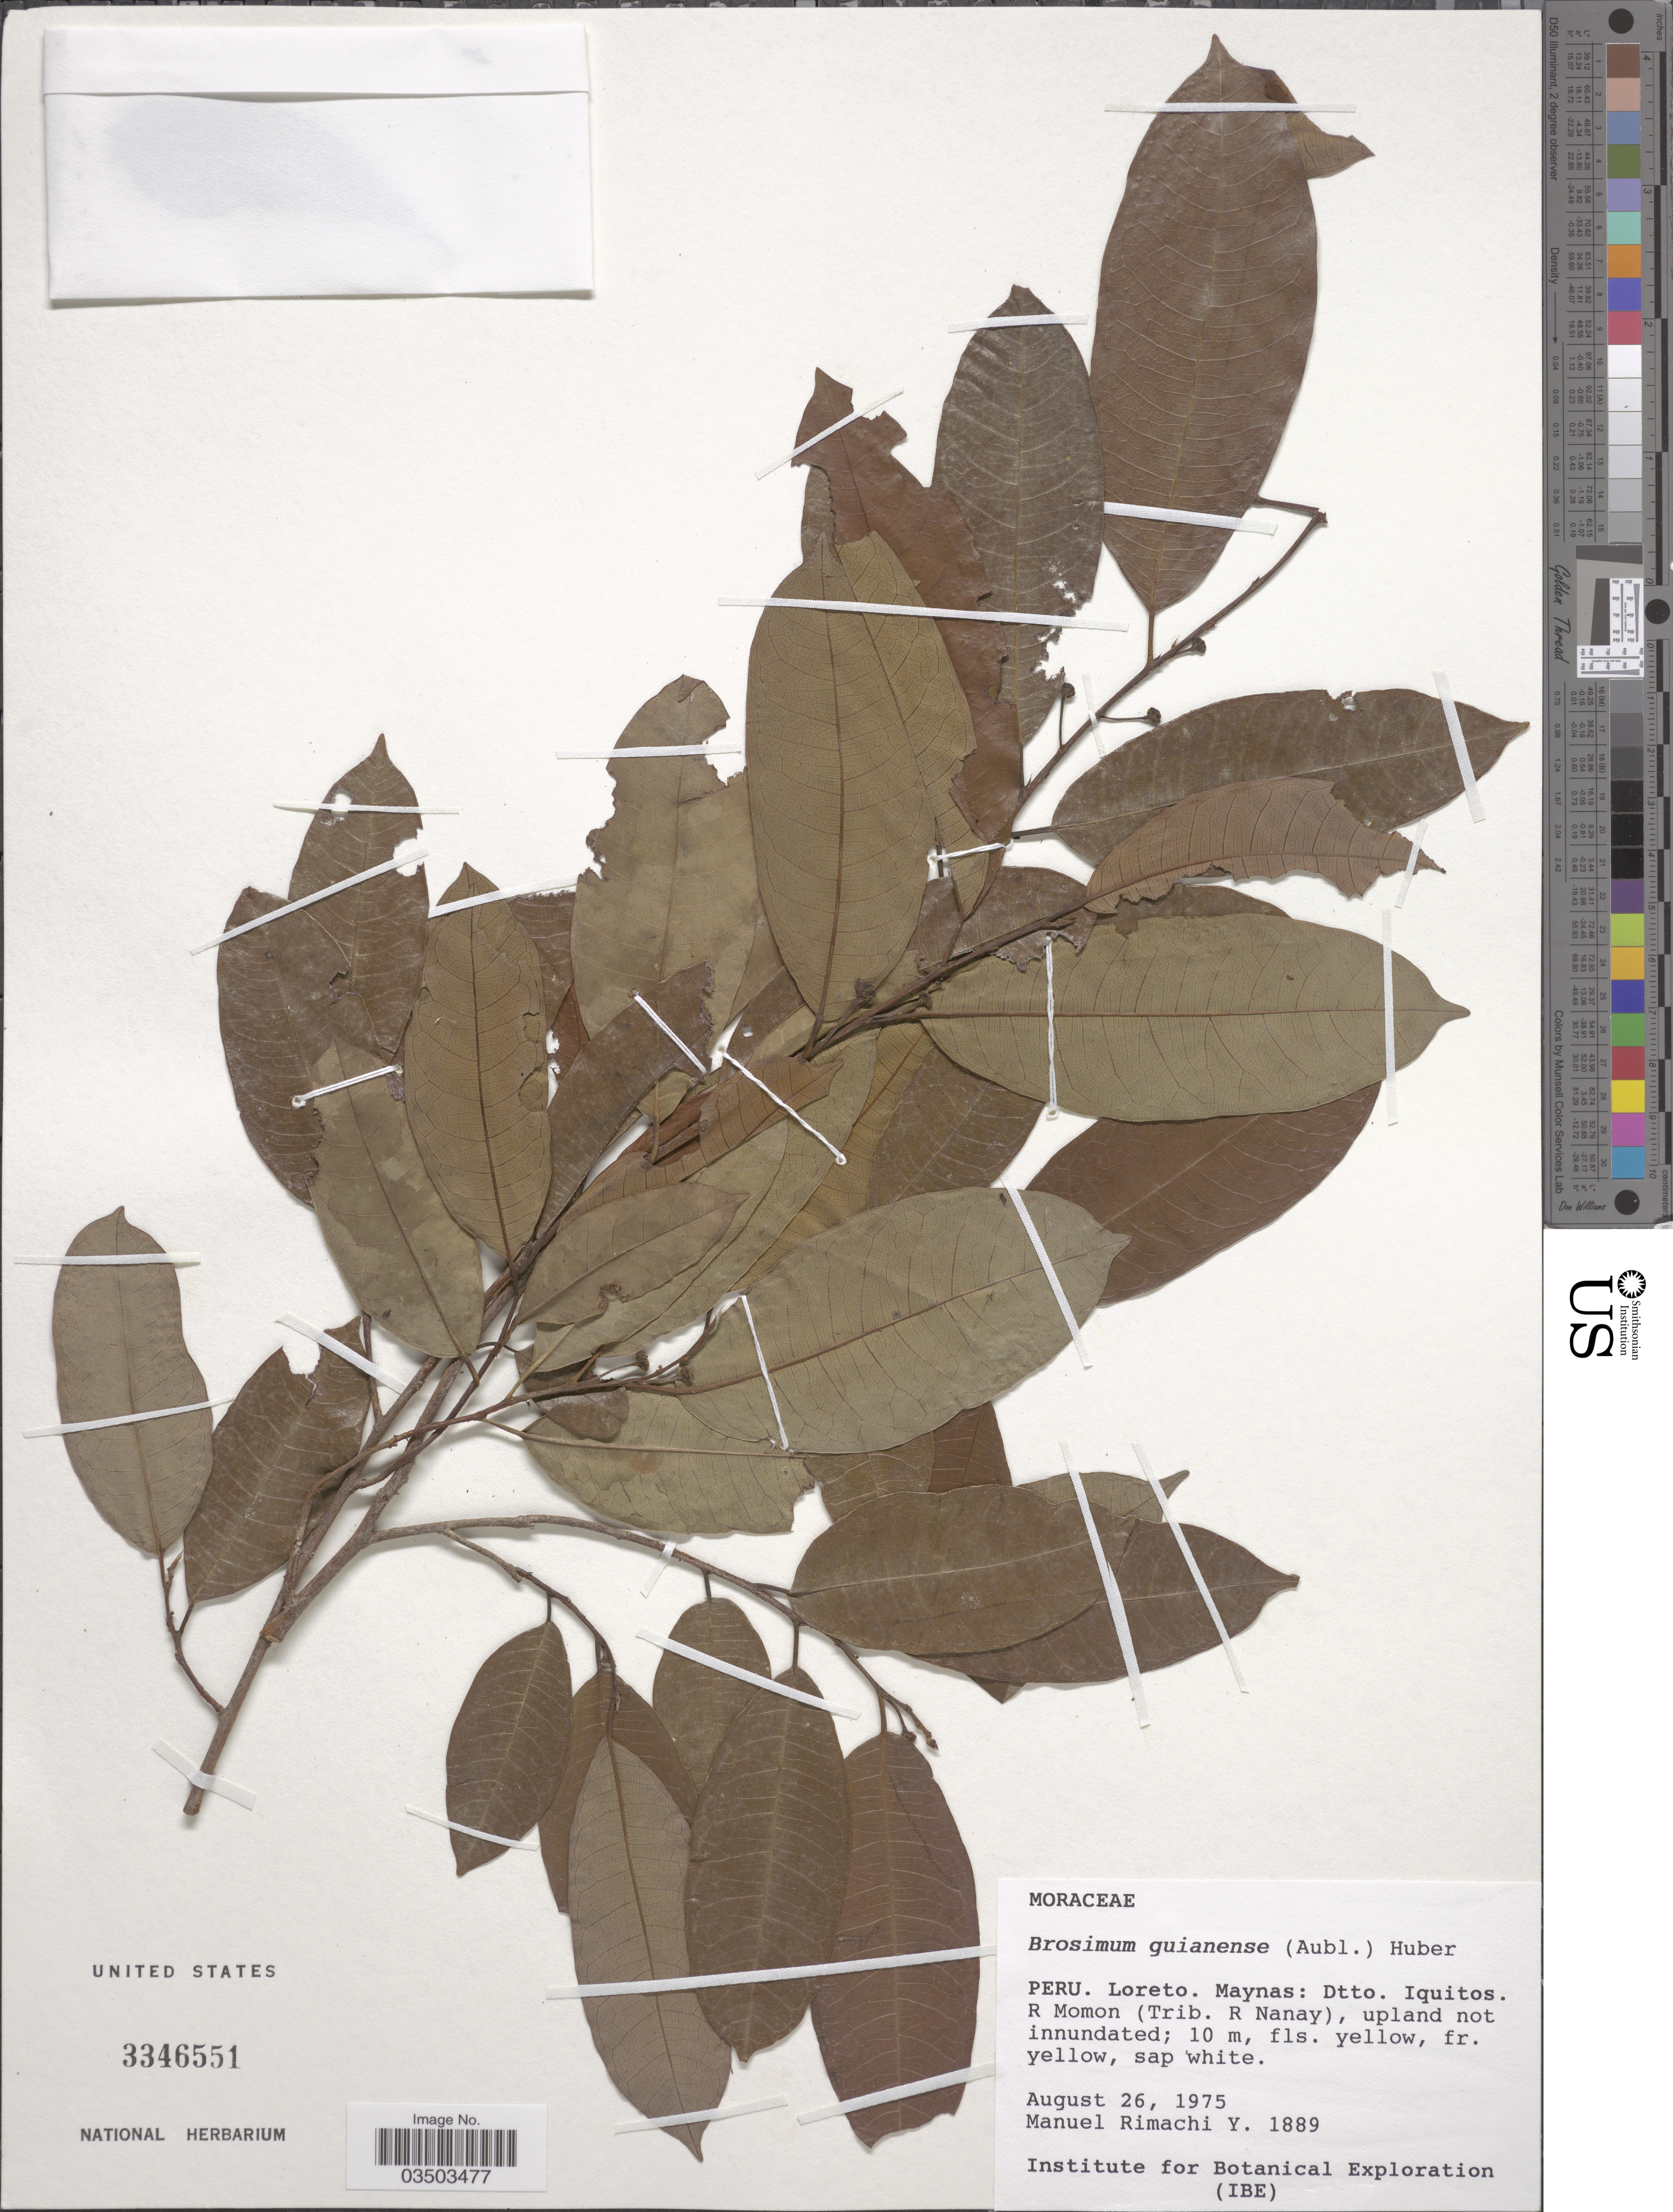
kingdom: Plantae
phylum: Tracheophyta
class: Magnoliopsida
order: Rosales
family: Moraceae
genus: Brosimum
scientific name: Brosimum guianense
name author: (Aubl.) Huber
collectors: M. Rimachi Y.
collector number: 1889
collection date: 1975-08-26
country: Peru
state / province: Loreto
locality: Maynas: Dtto. Iquitos. R Momon (Trib. R Nanay).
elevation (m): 10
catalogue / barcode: US 3346551